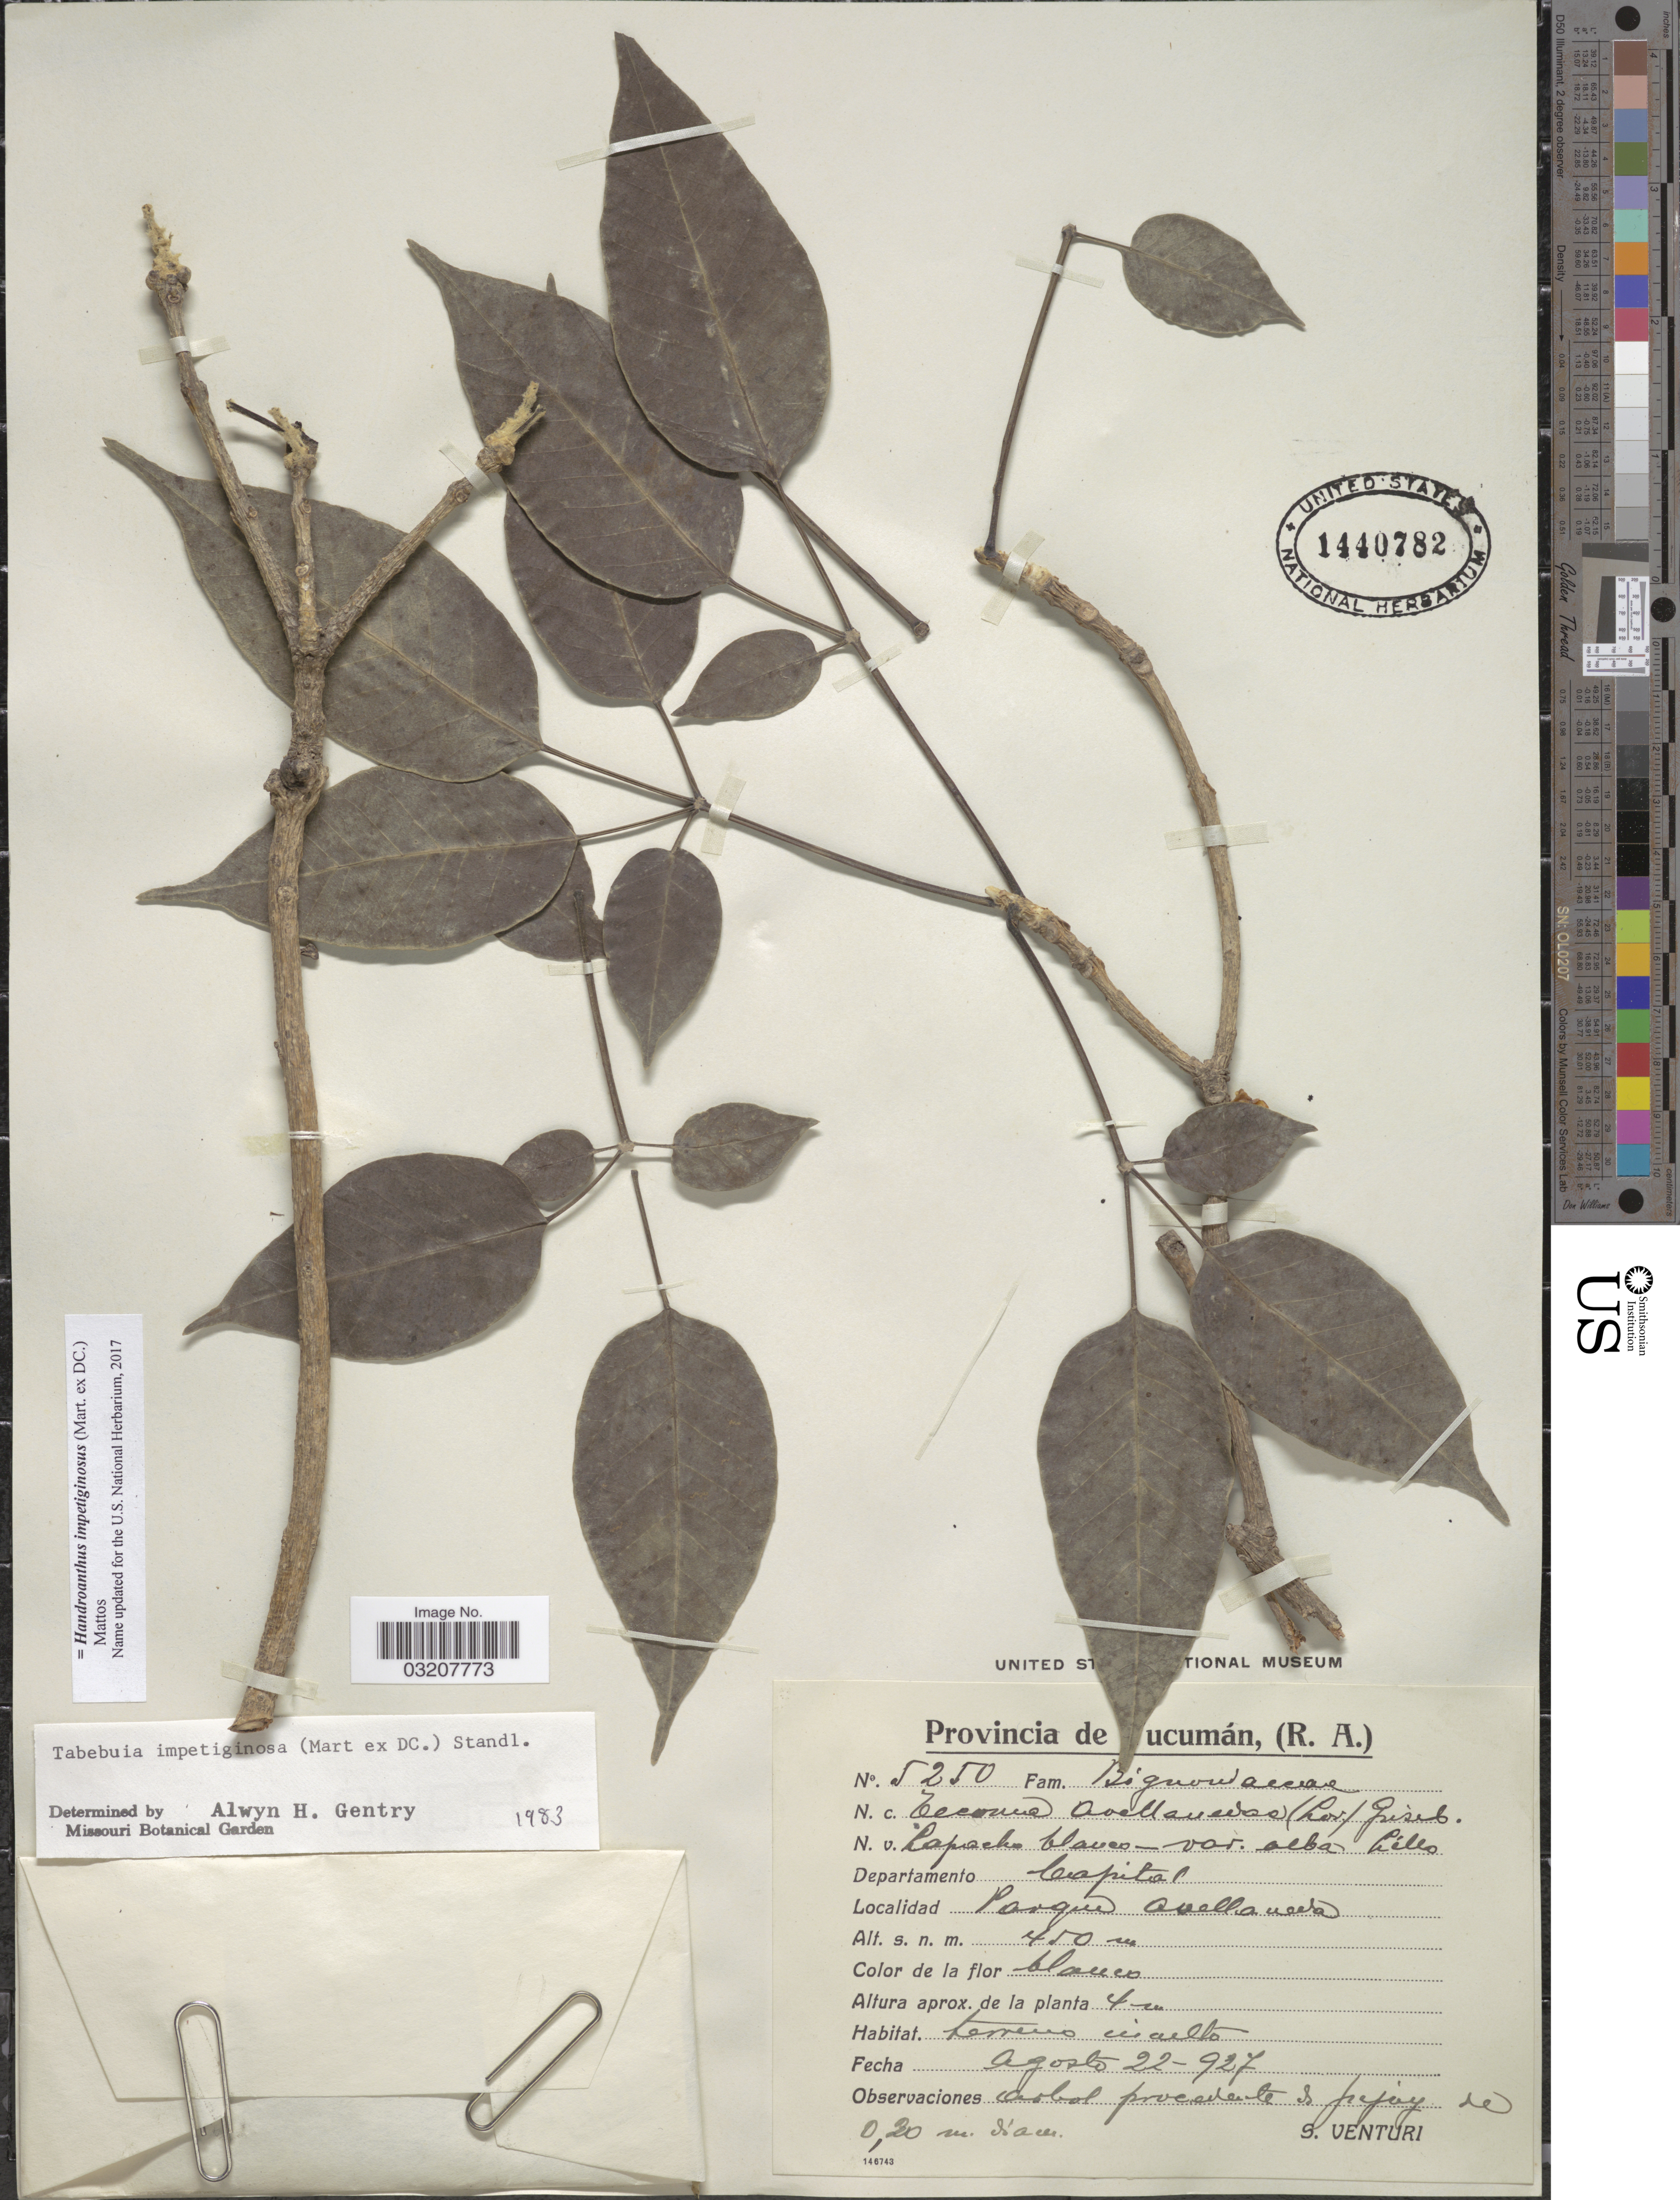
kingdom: Plantae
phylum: Tracheophyta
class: Magnoliopsida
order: Lamiales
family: Bignoniaceae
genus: Handroanthus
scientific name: Handroanthus impetiginosus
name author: (Mart. ex DC.) Mattos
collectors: S. Venturi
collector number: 5250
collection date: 1927-08-22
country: Argentina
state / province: Tucuman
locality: Departamento Capital, Parque Avellaneda.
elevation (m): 450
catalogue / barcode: US 1440782